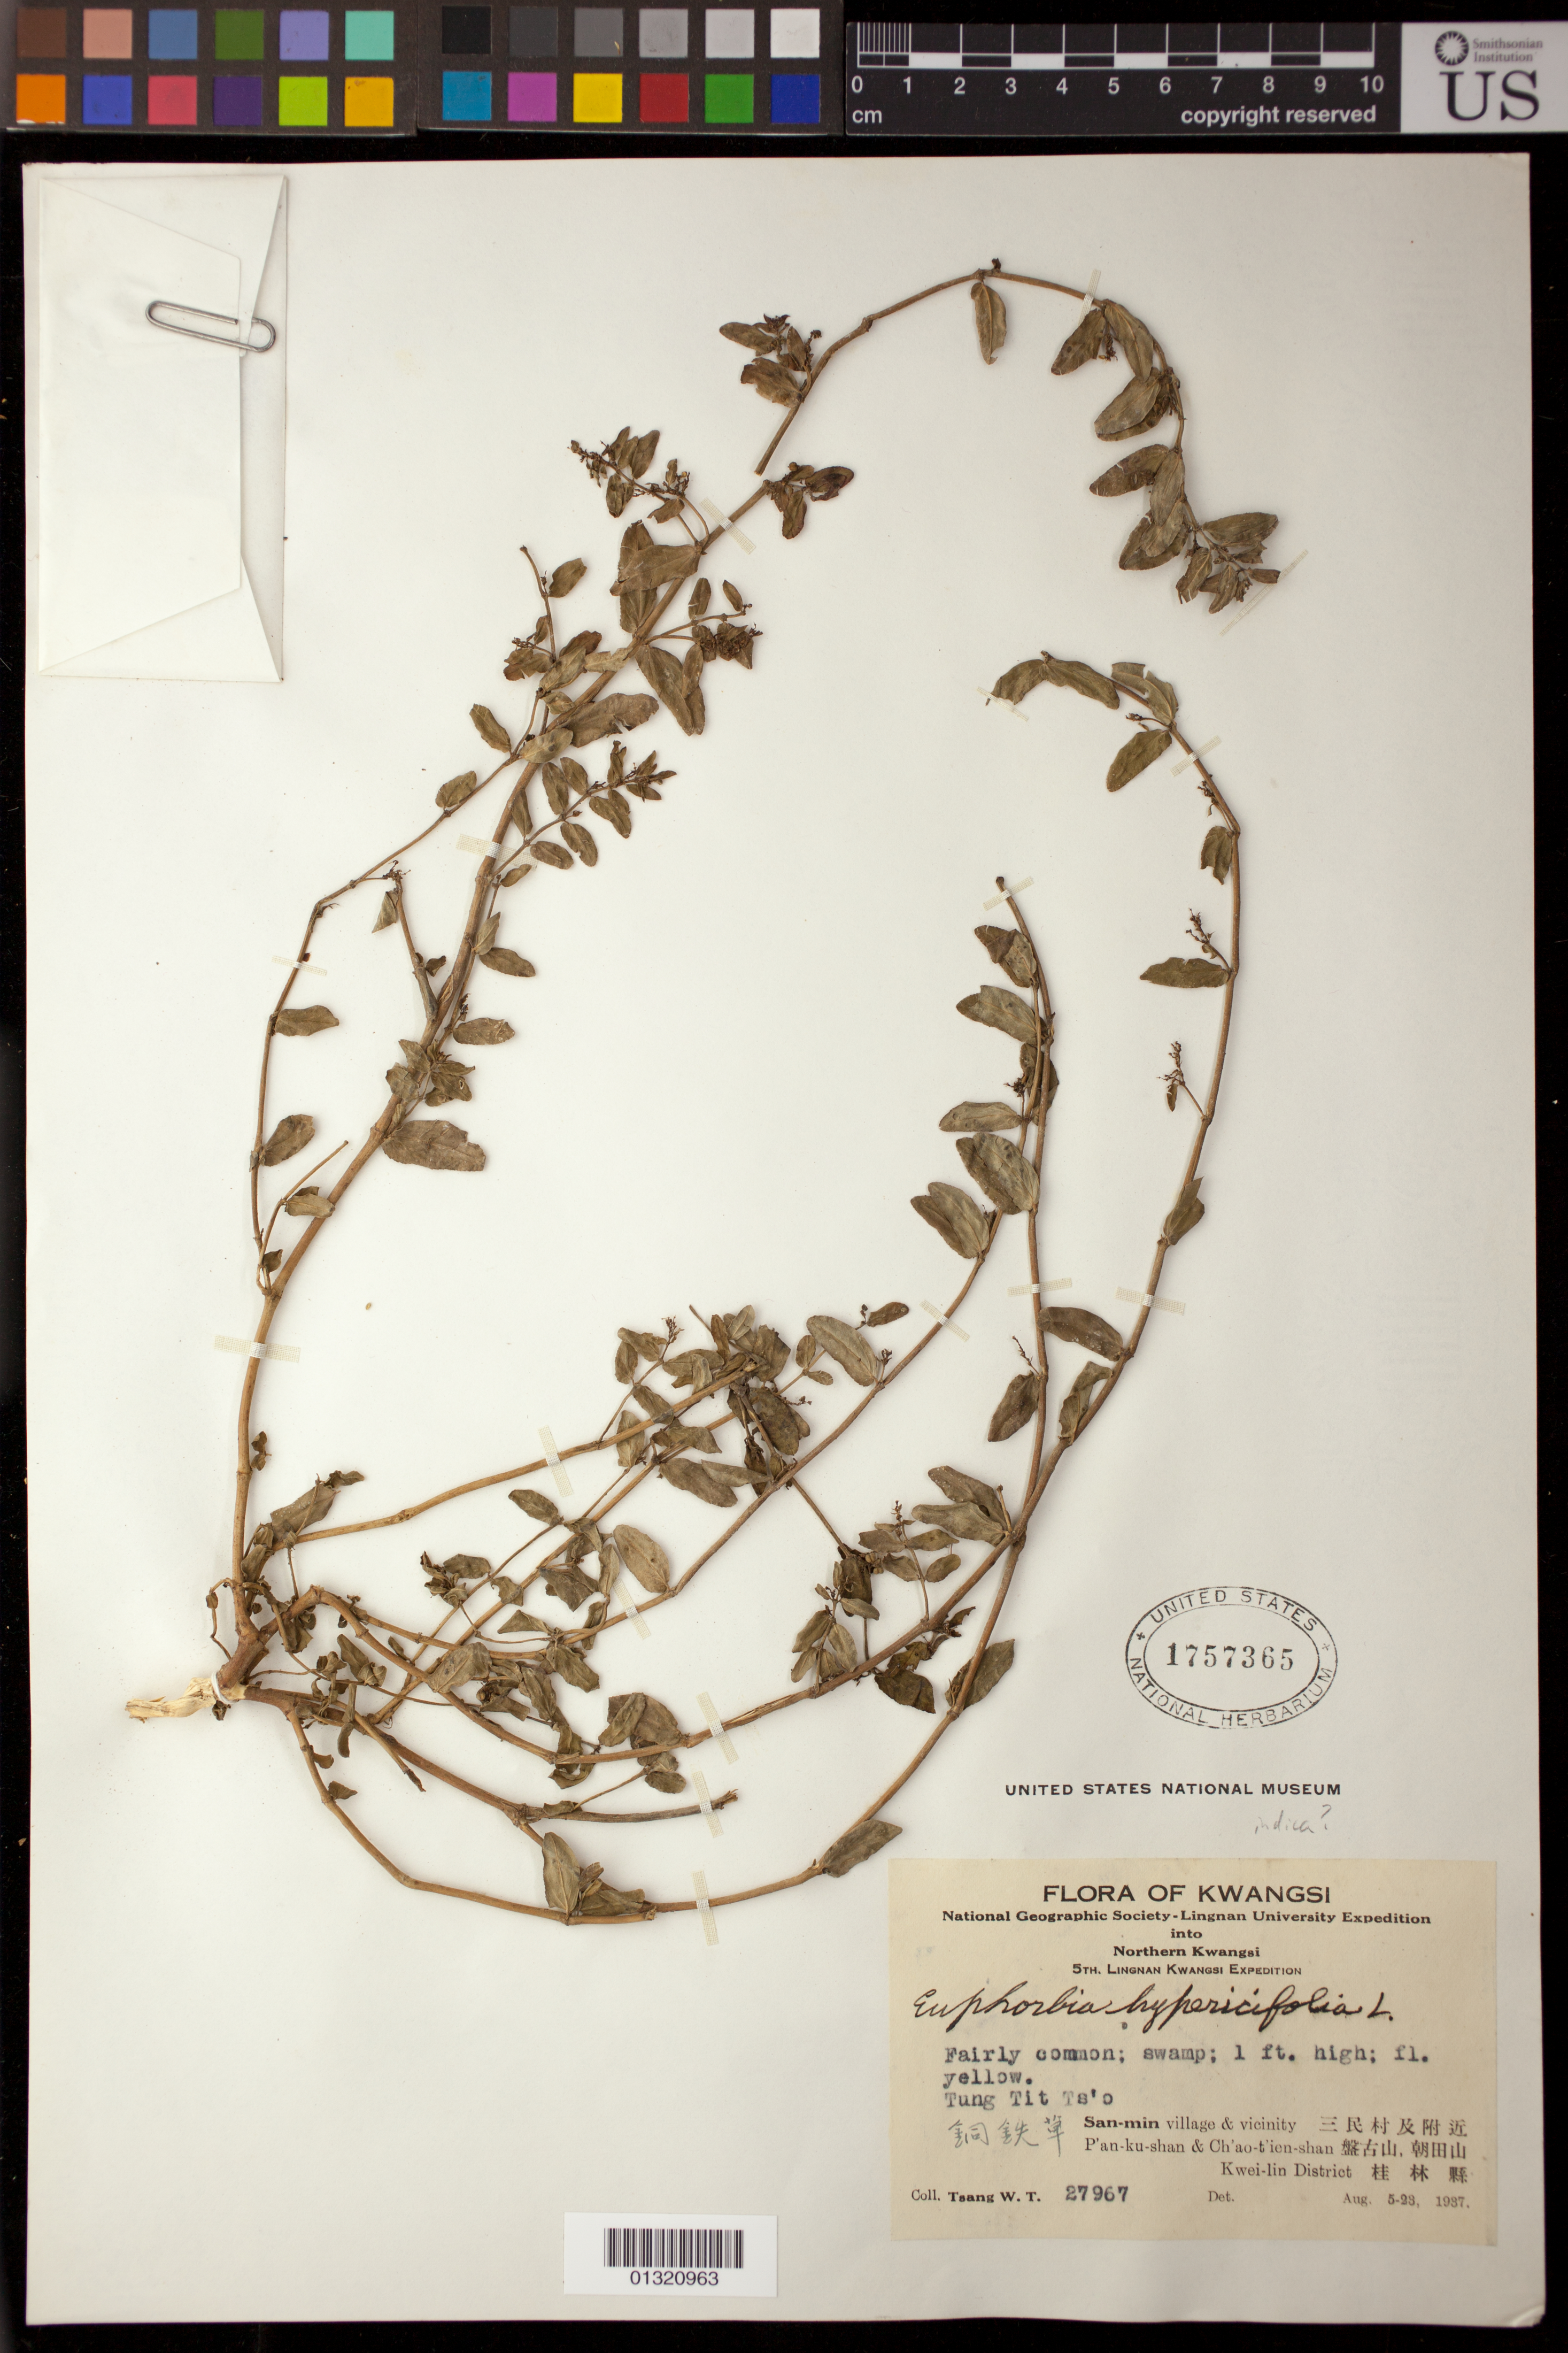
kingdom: Plantae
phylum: Tracheophyta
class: Magnoliopsida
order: Malpighiales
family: Euphorbiaceae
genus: Euphorbia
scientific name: Euphorbia indica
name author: Lam.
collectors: W. T. Tsang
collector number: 27967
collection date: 1937-08-05/1937-08-23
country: China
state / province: Guangxi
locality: San-min village & vicinity P'an-ku-shan & Ch'ao-t'ien-shan , Kwei-lin [Guilin] District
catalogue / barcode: US 1757365